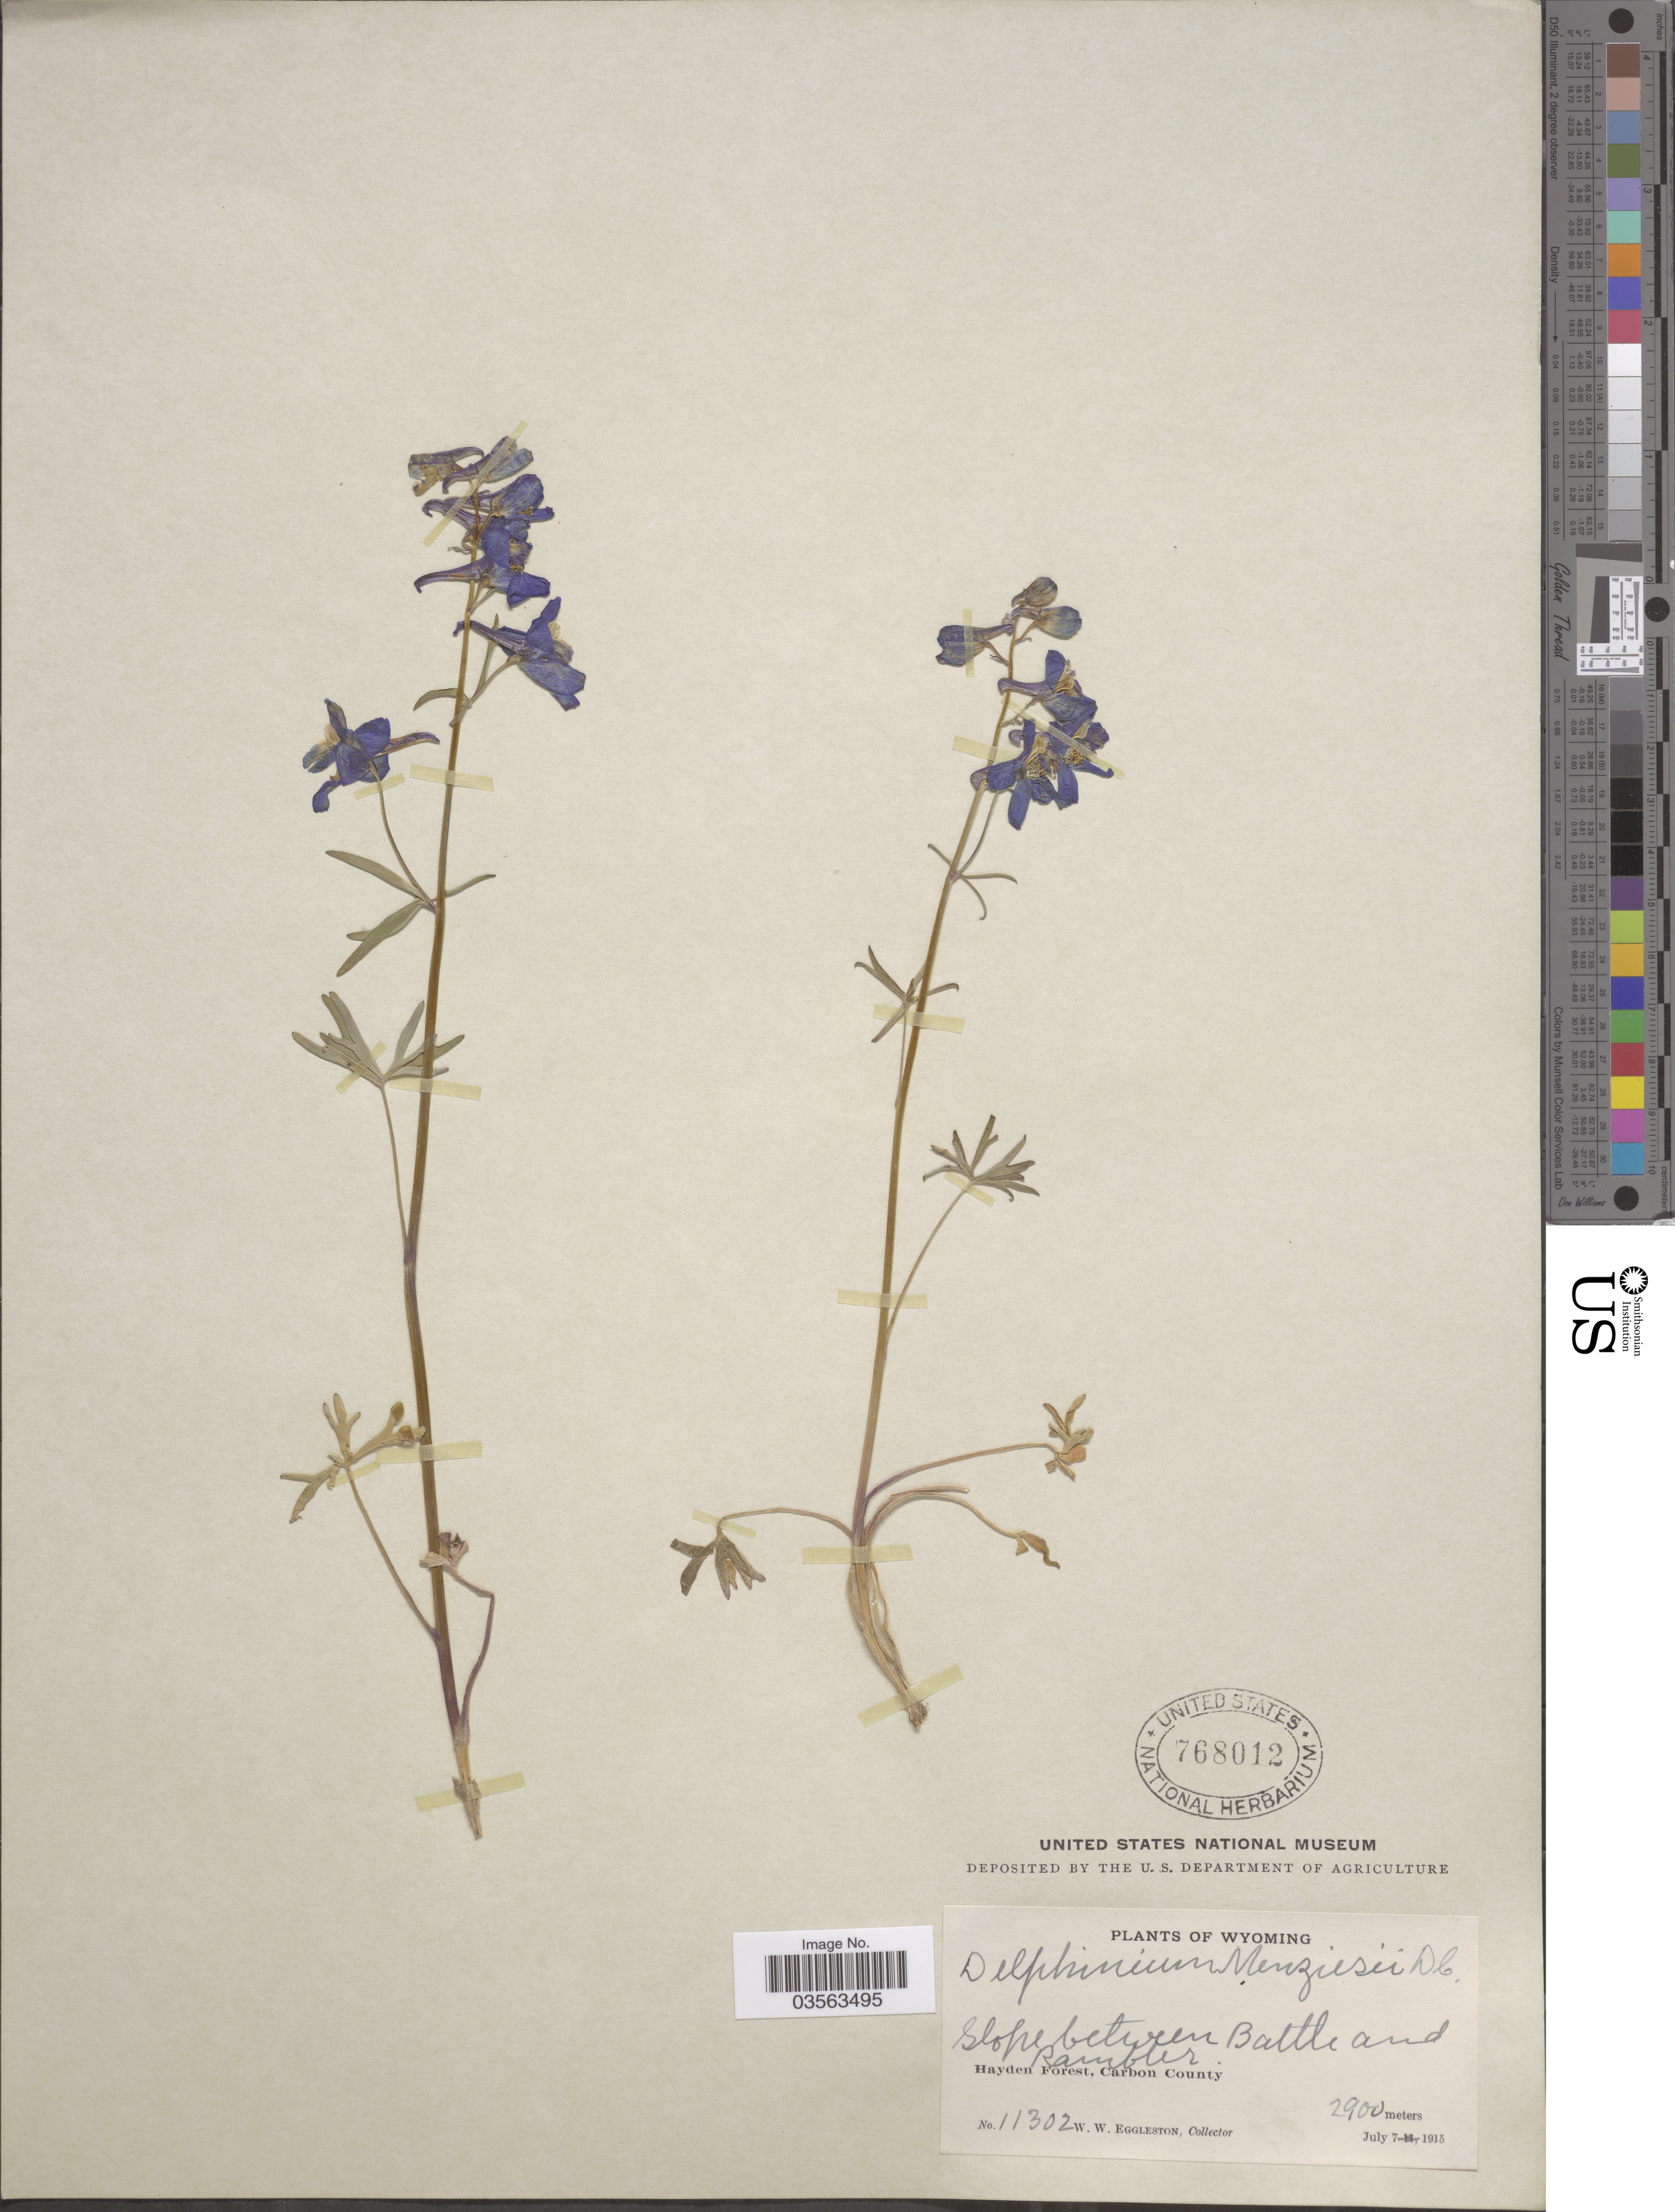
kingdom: Plantae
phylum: Tracheophyta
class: Magnoliopsida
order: Ranunculales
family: Ranunculaceae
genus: Delphinium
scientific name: Delphinium menziesii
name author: DC.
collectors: W. W. Eggleston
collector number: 11302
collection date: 1915-07-07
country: United States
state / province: Wyoming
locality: Slope between Battle and Rambler. Hayden Forest, Carbon County.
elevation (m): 2900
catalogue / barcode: US 768012